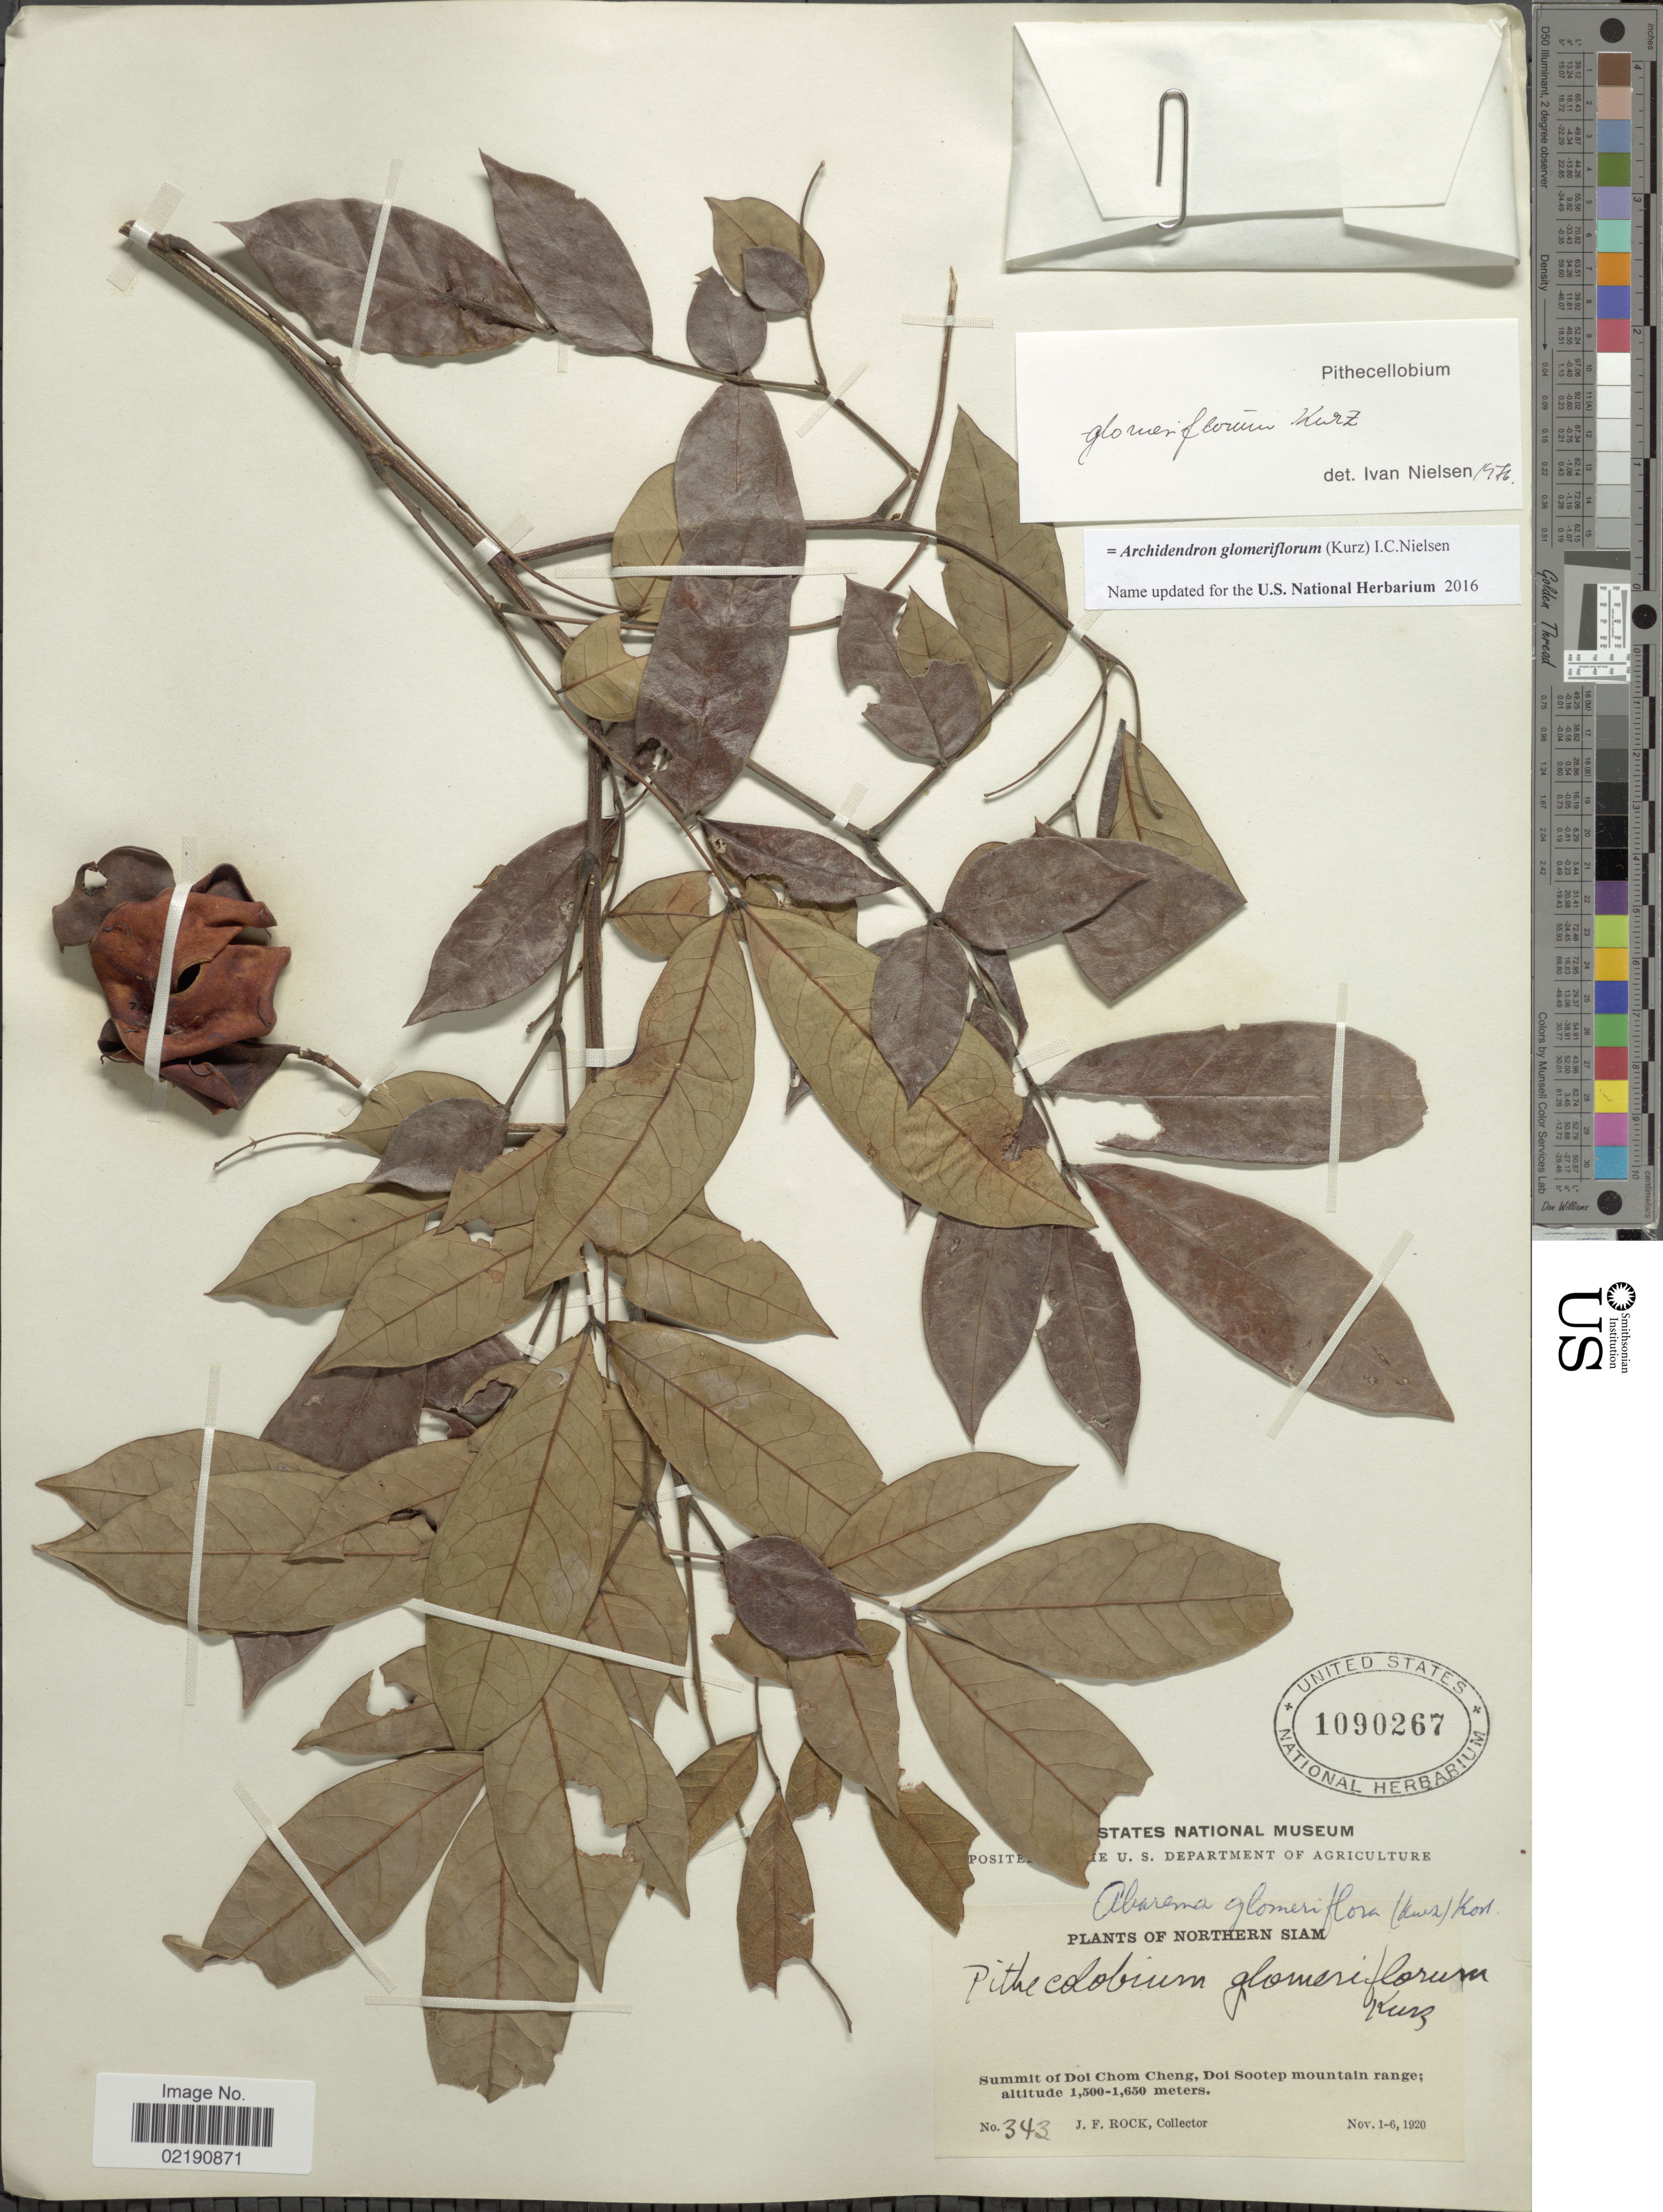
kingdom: Plantae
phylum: Tracheophyta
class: Magnoliopsida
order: Fabales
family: Fabaceae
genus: Archidendron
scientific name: Archidendron glomeriflorum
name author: (Kurz) I.C. Nielsen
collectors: J. Rock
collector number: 343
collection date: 1920-11-01/1920-11-06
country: Thailand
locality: Northern Siam, summit of Doi Chom Cheng, Doi Sootep mountain range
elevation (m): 1500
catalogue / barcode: US 1090267